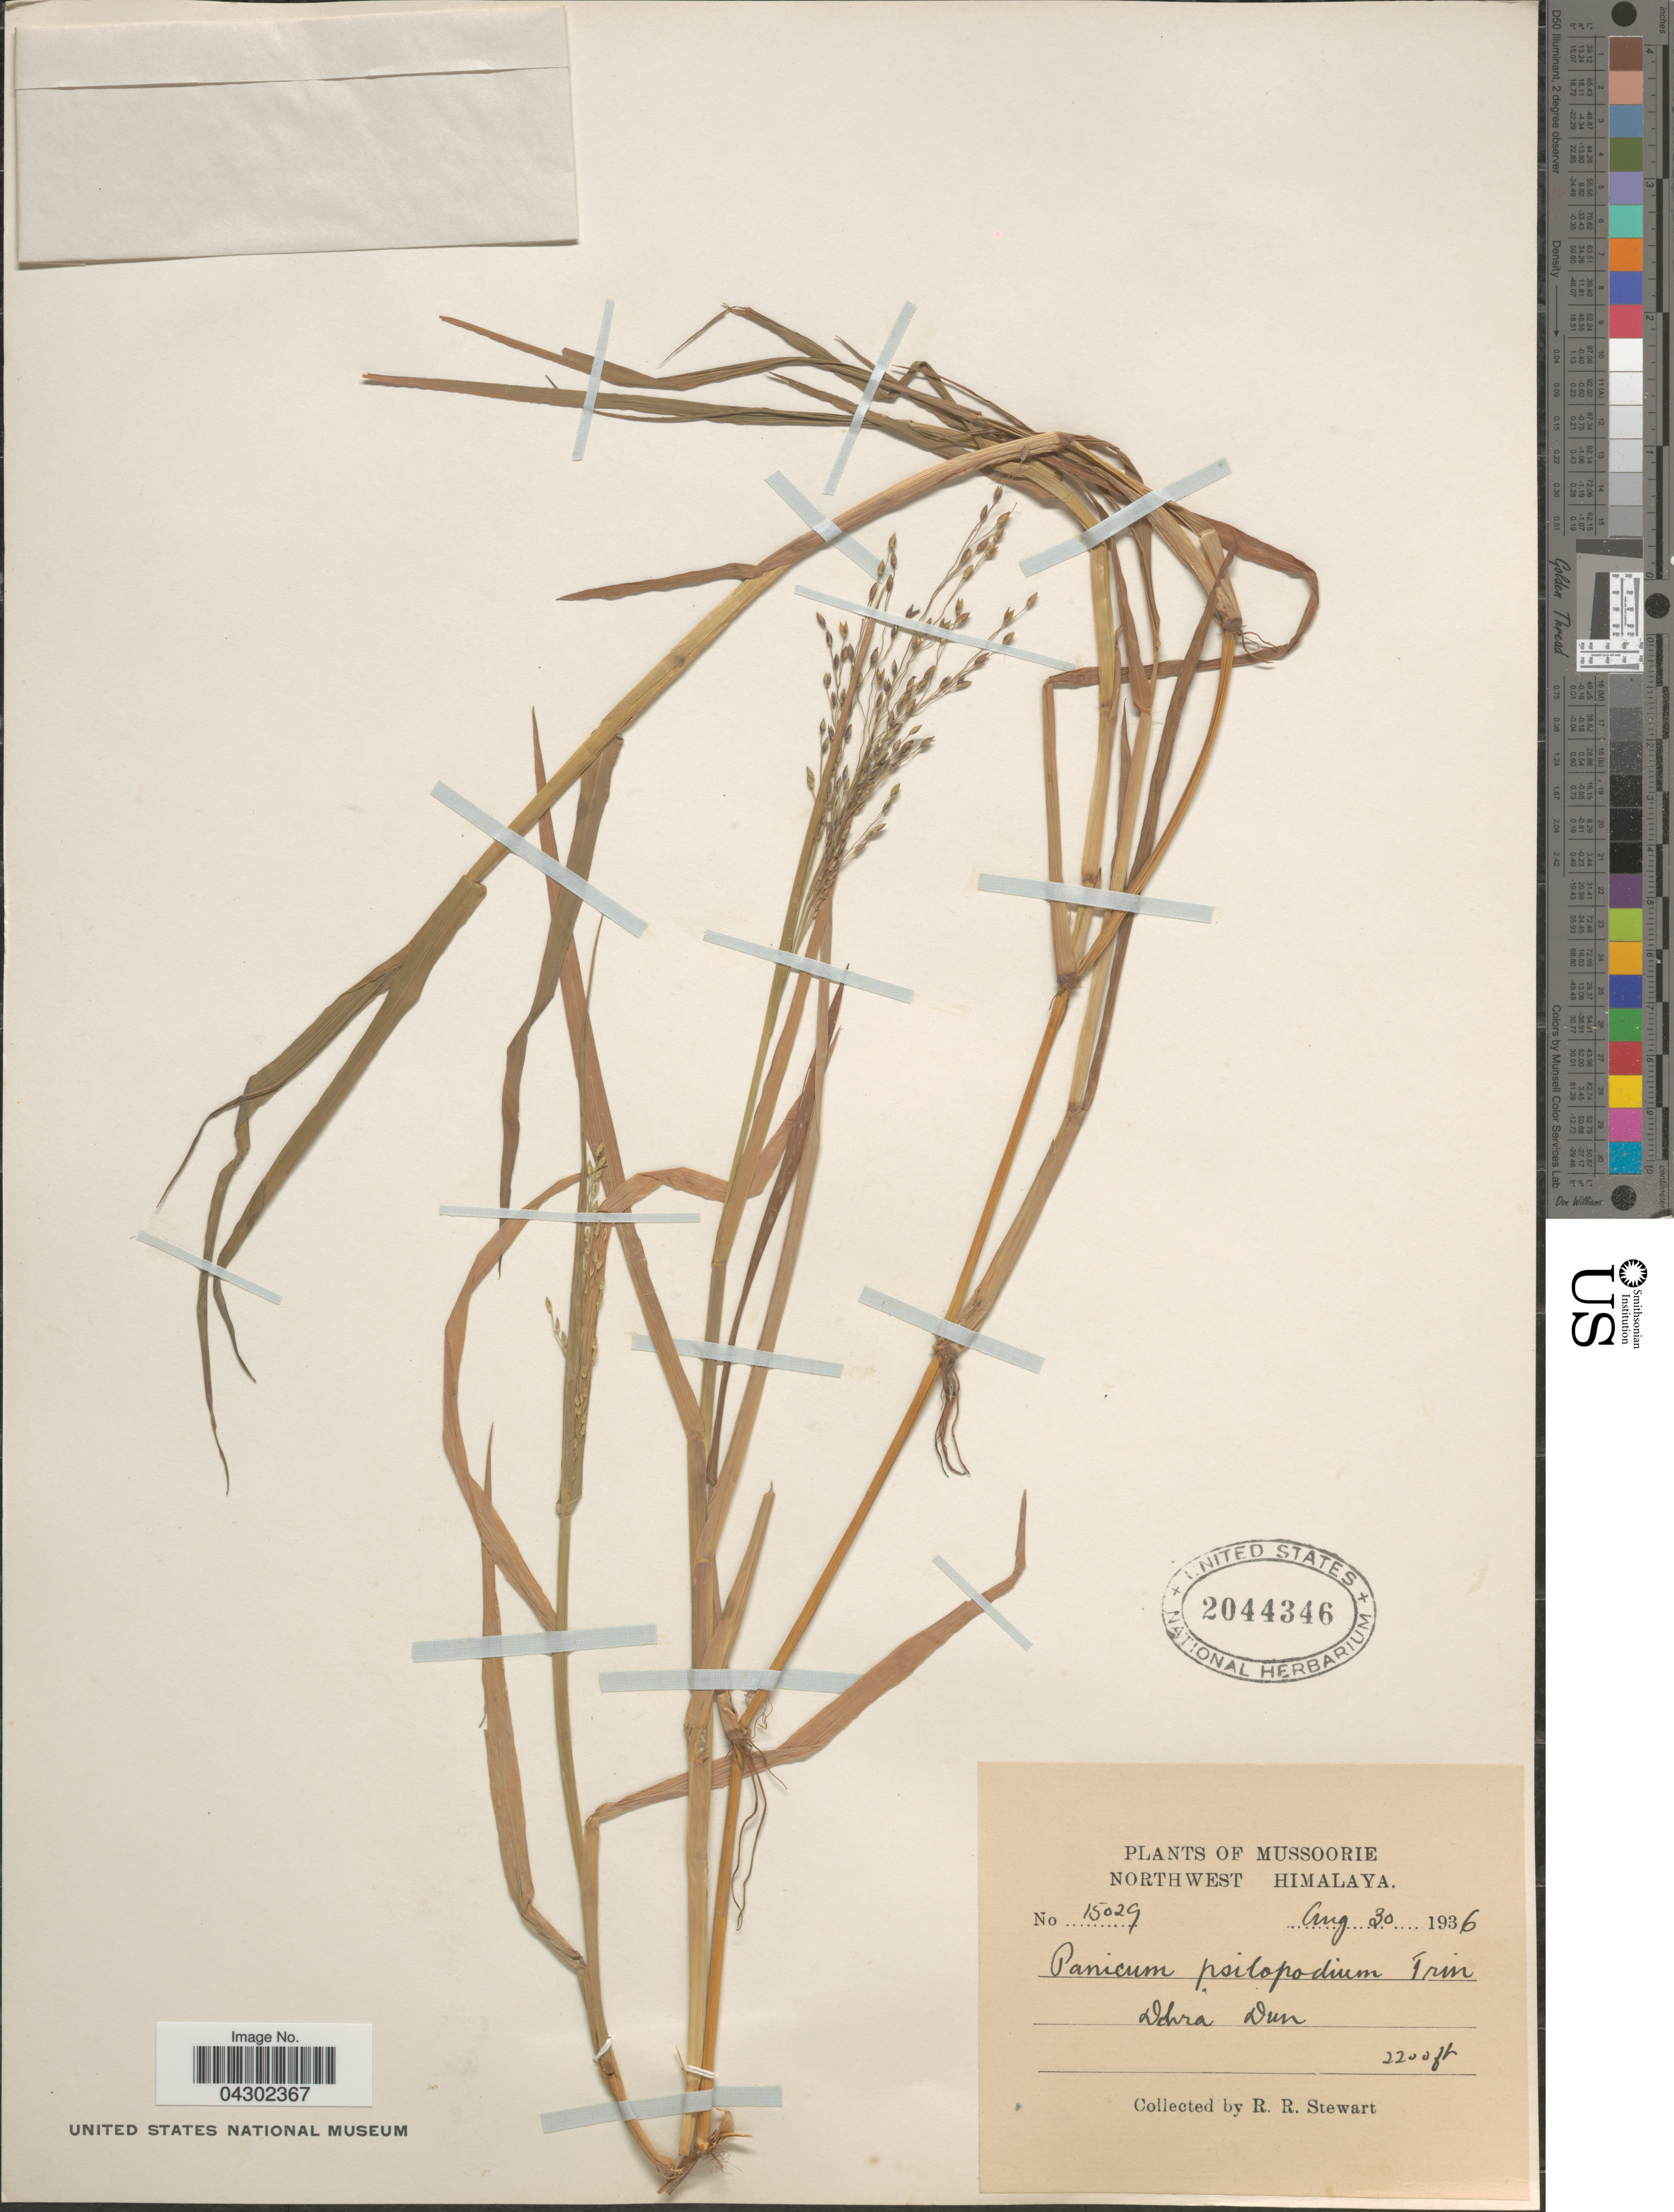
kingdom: Plantae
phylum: Tracheophyta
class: Liliopsida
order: Poales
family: Poaceae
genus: Panicum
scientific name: Panicum sumatrense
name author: P. Roth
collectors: R. Stewart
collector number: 15029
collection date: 1936-08-30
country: India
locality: Mussoorie. Northwest Himalaya. Dehra Dun.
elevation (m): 671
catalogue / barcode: US 2044346